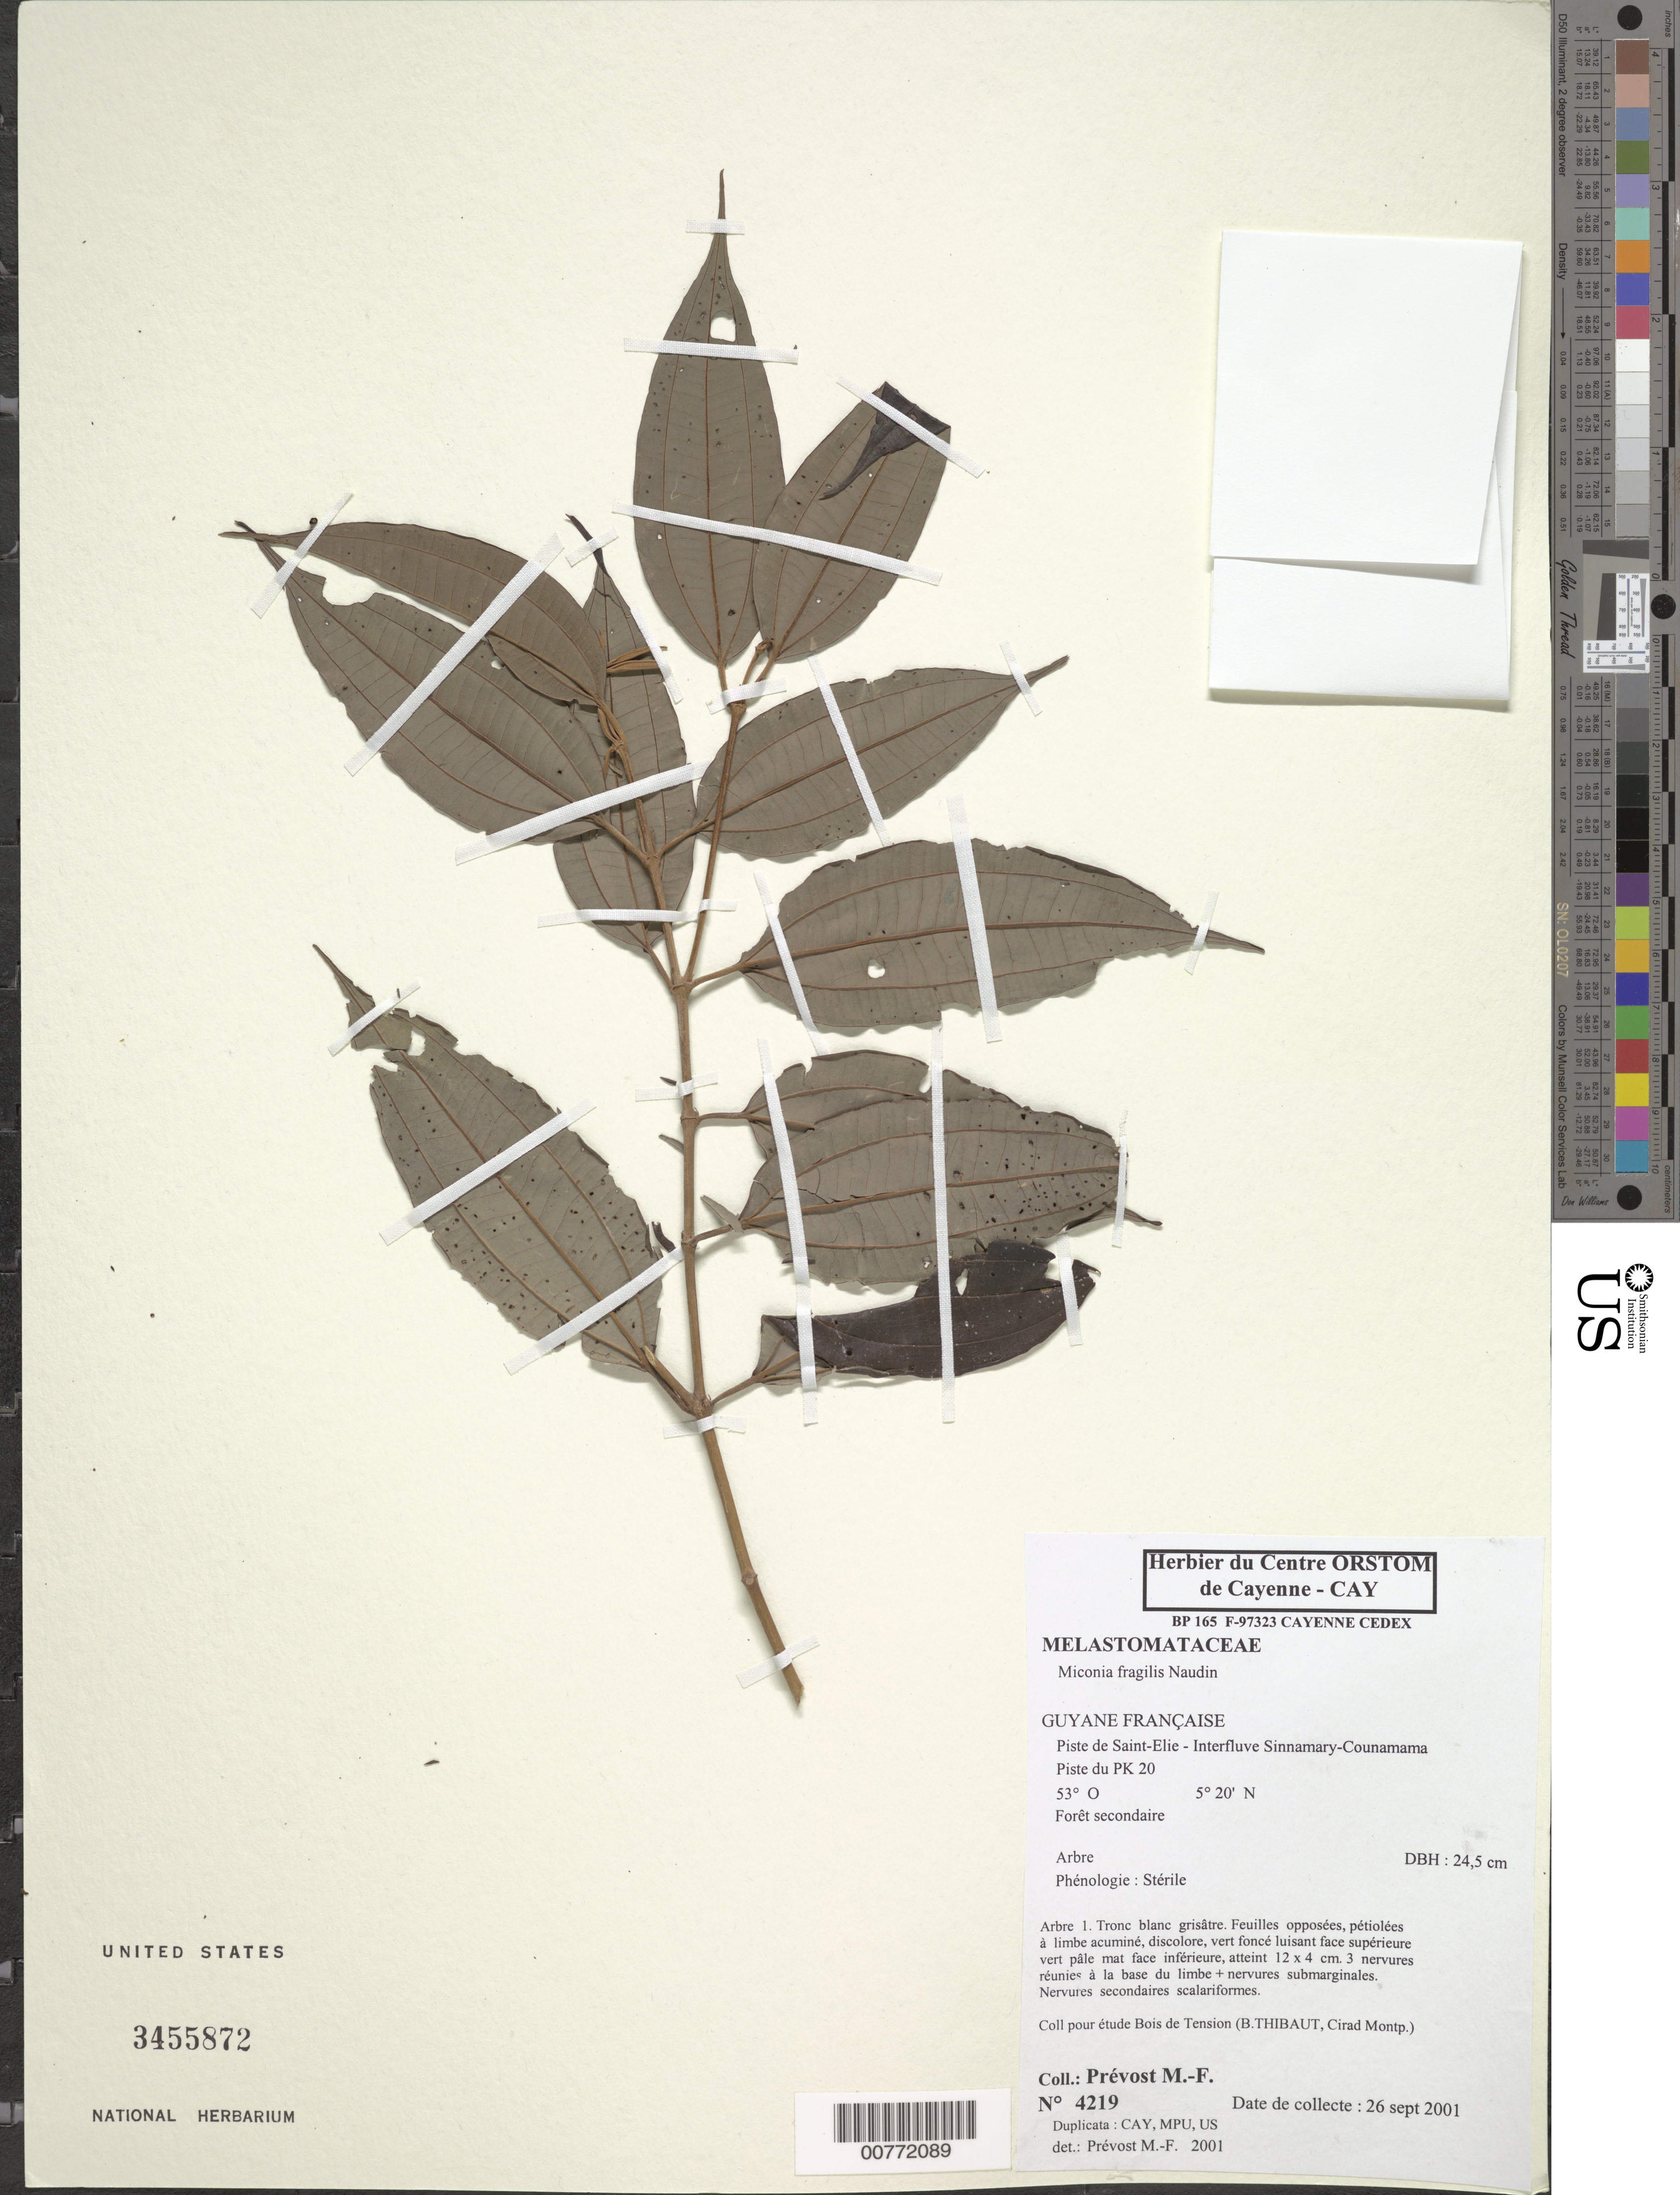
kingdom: Plantae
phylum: Tracheophyta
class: Magnoliopsida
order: Myrtales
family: Melastomataceae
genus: Miconia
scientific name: Miconia fragilis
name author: Naudin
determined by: Prévost, M.-F.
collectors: M.-F. Prévost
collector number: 4219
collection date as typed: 26-Sep-01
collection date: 2001-09-26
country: French Guiana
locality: Piste de Saint-Élie, interfleuve Sinnamary-Counamama; Piste du PK 20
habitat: Forêt secondaire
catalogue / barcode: US 3455872